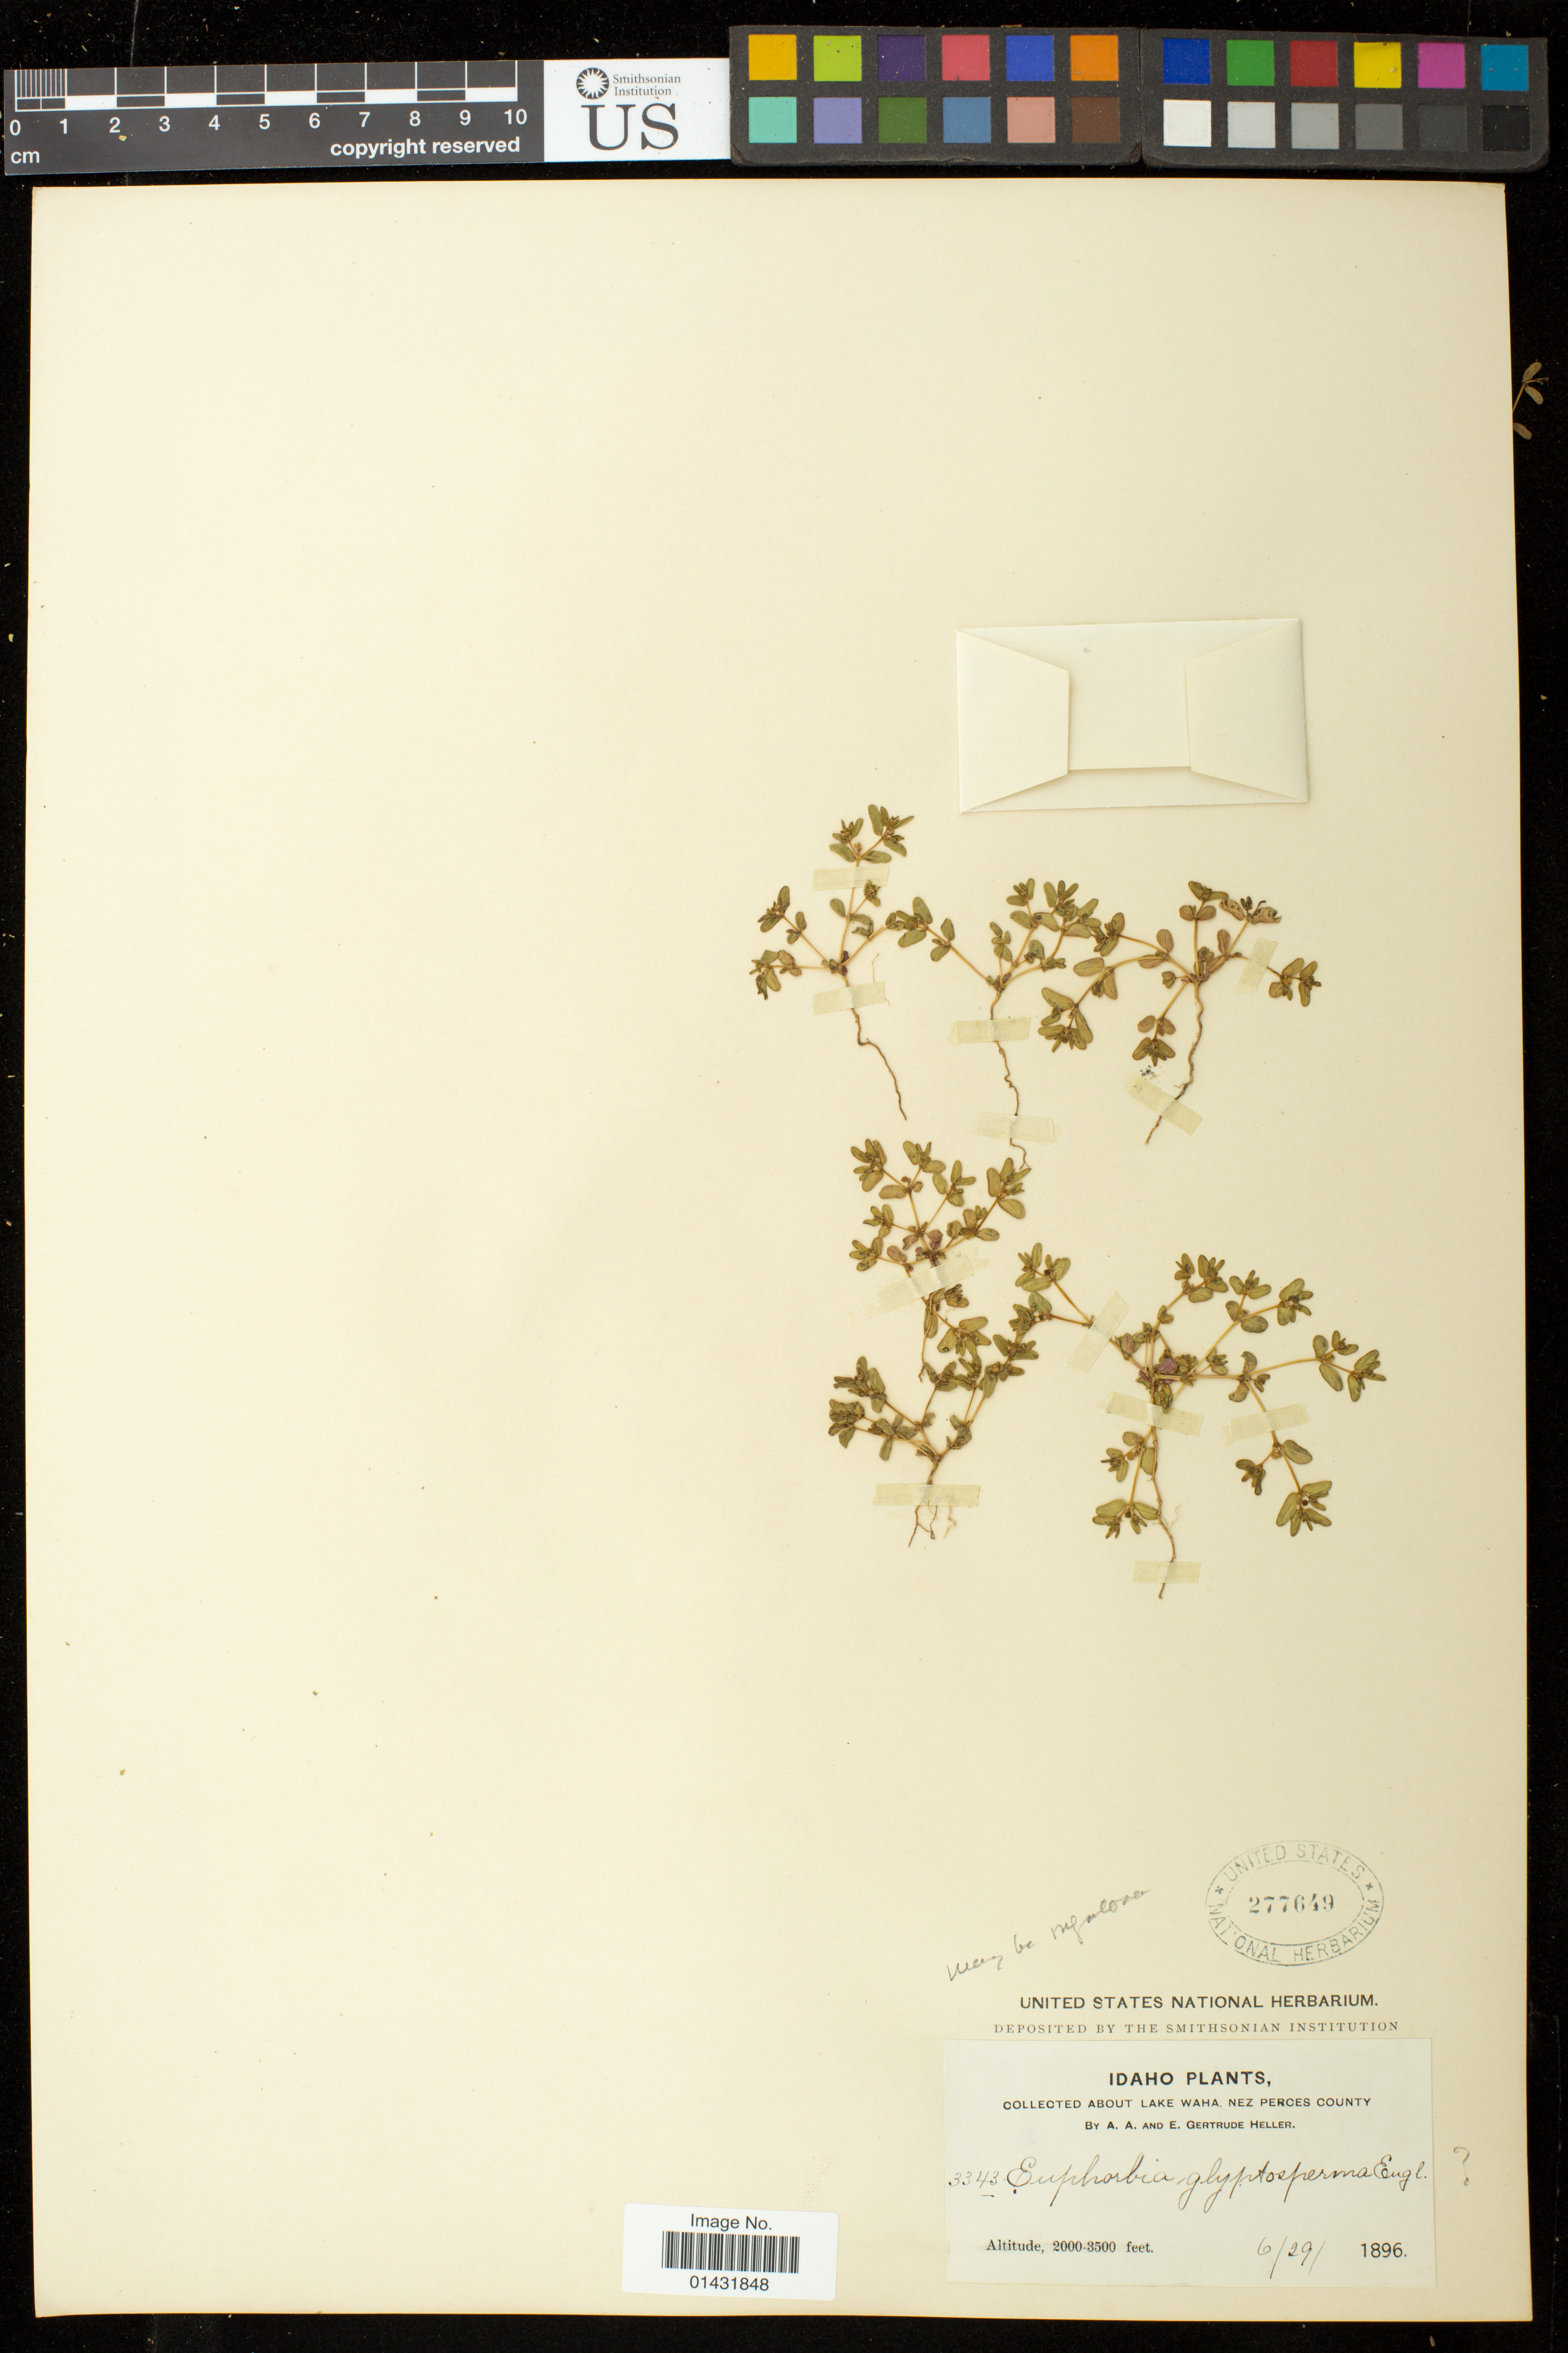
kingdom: Plantae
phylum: Tracheophyta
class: Magnoliopsida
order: Malpighiales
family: Euphorbiaceae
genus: Euphorbia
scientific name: Euphorbia glyptosperma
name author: Engelm.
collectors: A. A. Heller & E. G. Heller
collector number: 3343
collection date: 1896-06-29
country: United States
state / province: Idaho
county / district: Nez Perce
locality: Lake Waha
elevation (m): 610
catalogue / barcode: US 277649